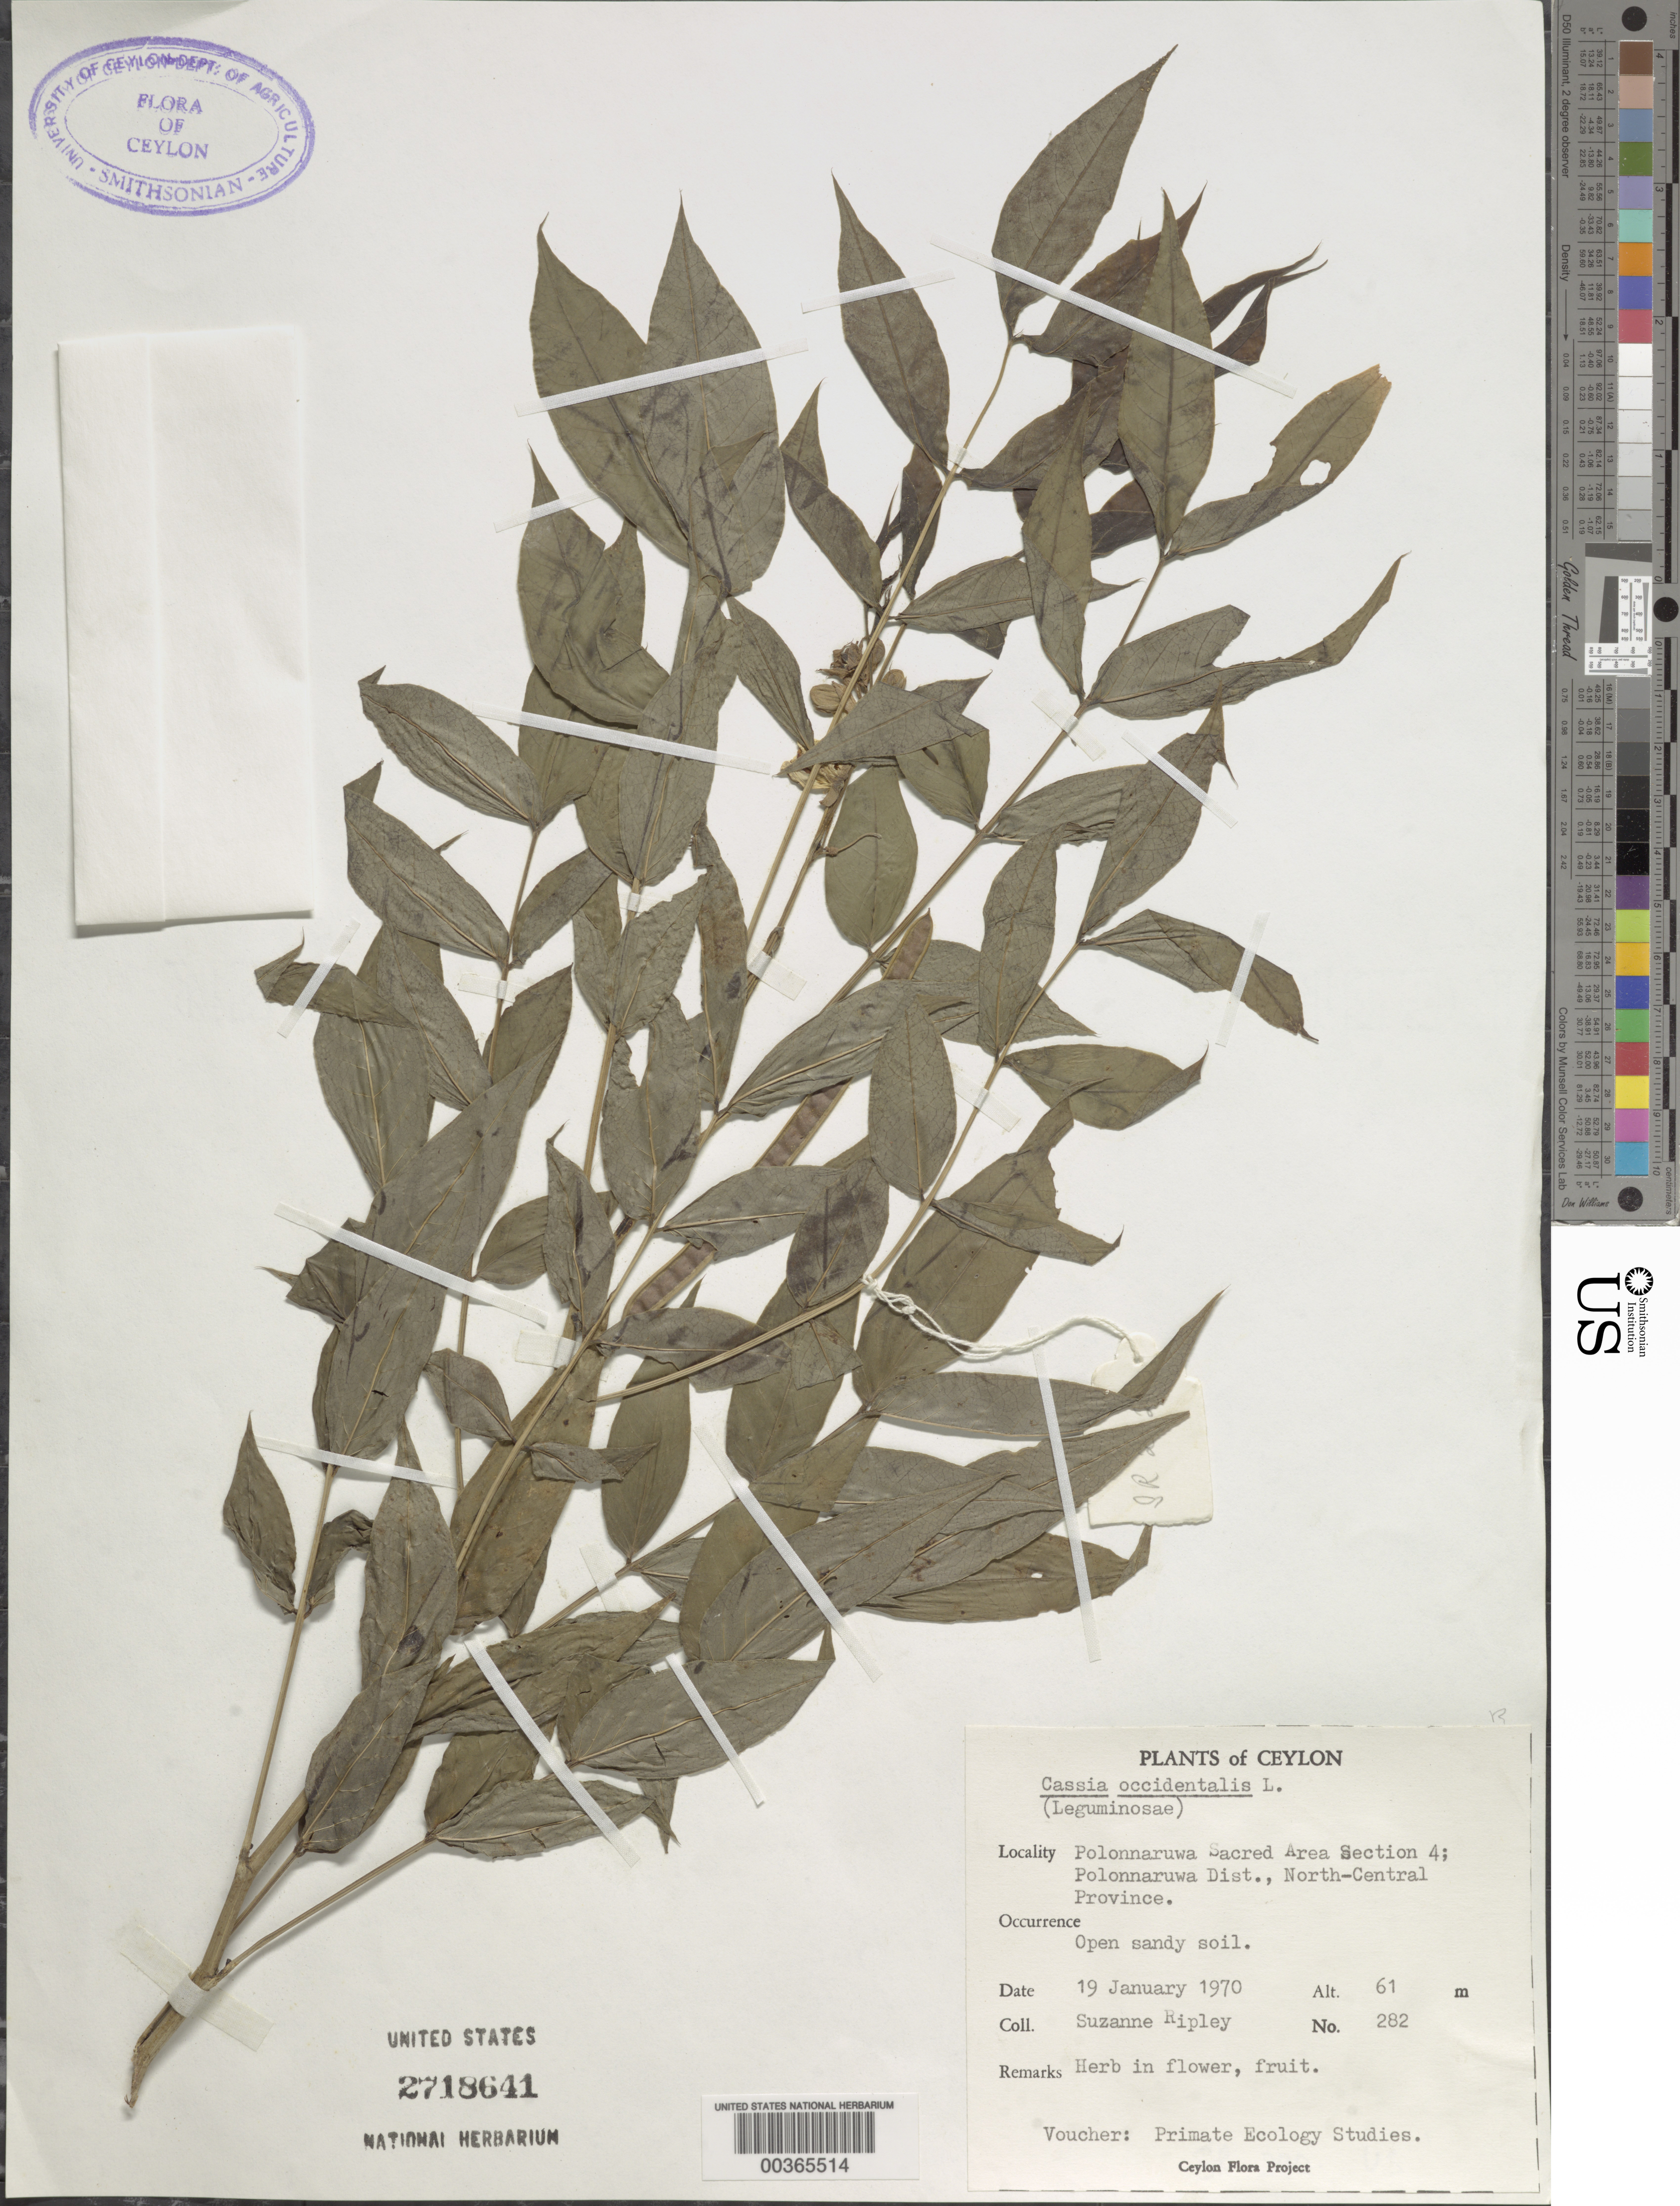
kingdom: Plantae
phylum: Tracheophyta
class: Magnoliopsida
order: Fabales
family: Fabaceae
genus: Senna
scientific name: Senna occidentalis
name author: (L.) Link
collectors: S. Ripley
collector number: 282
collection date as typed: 19 Jan 1970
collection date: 1970-01-19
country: Sri Lanka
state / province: North Central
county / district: Polonnaruwa Dist.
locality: Polonnaruwa sacred area section 4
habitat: Open sandy soil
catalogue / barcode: US 2718641